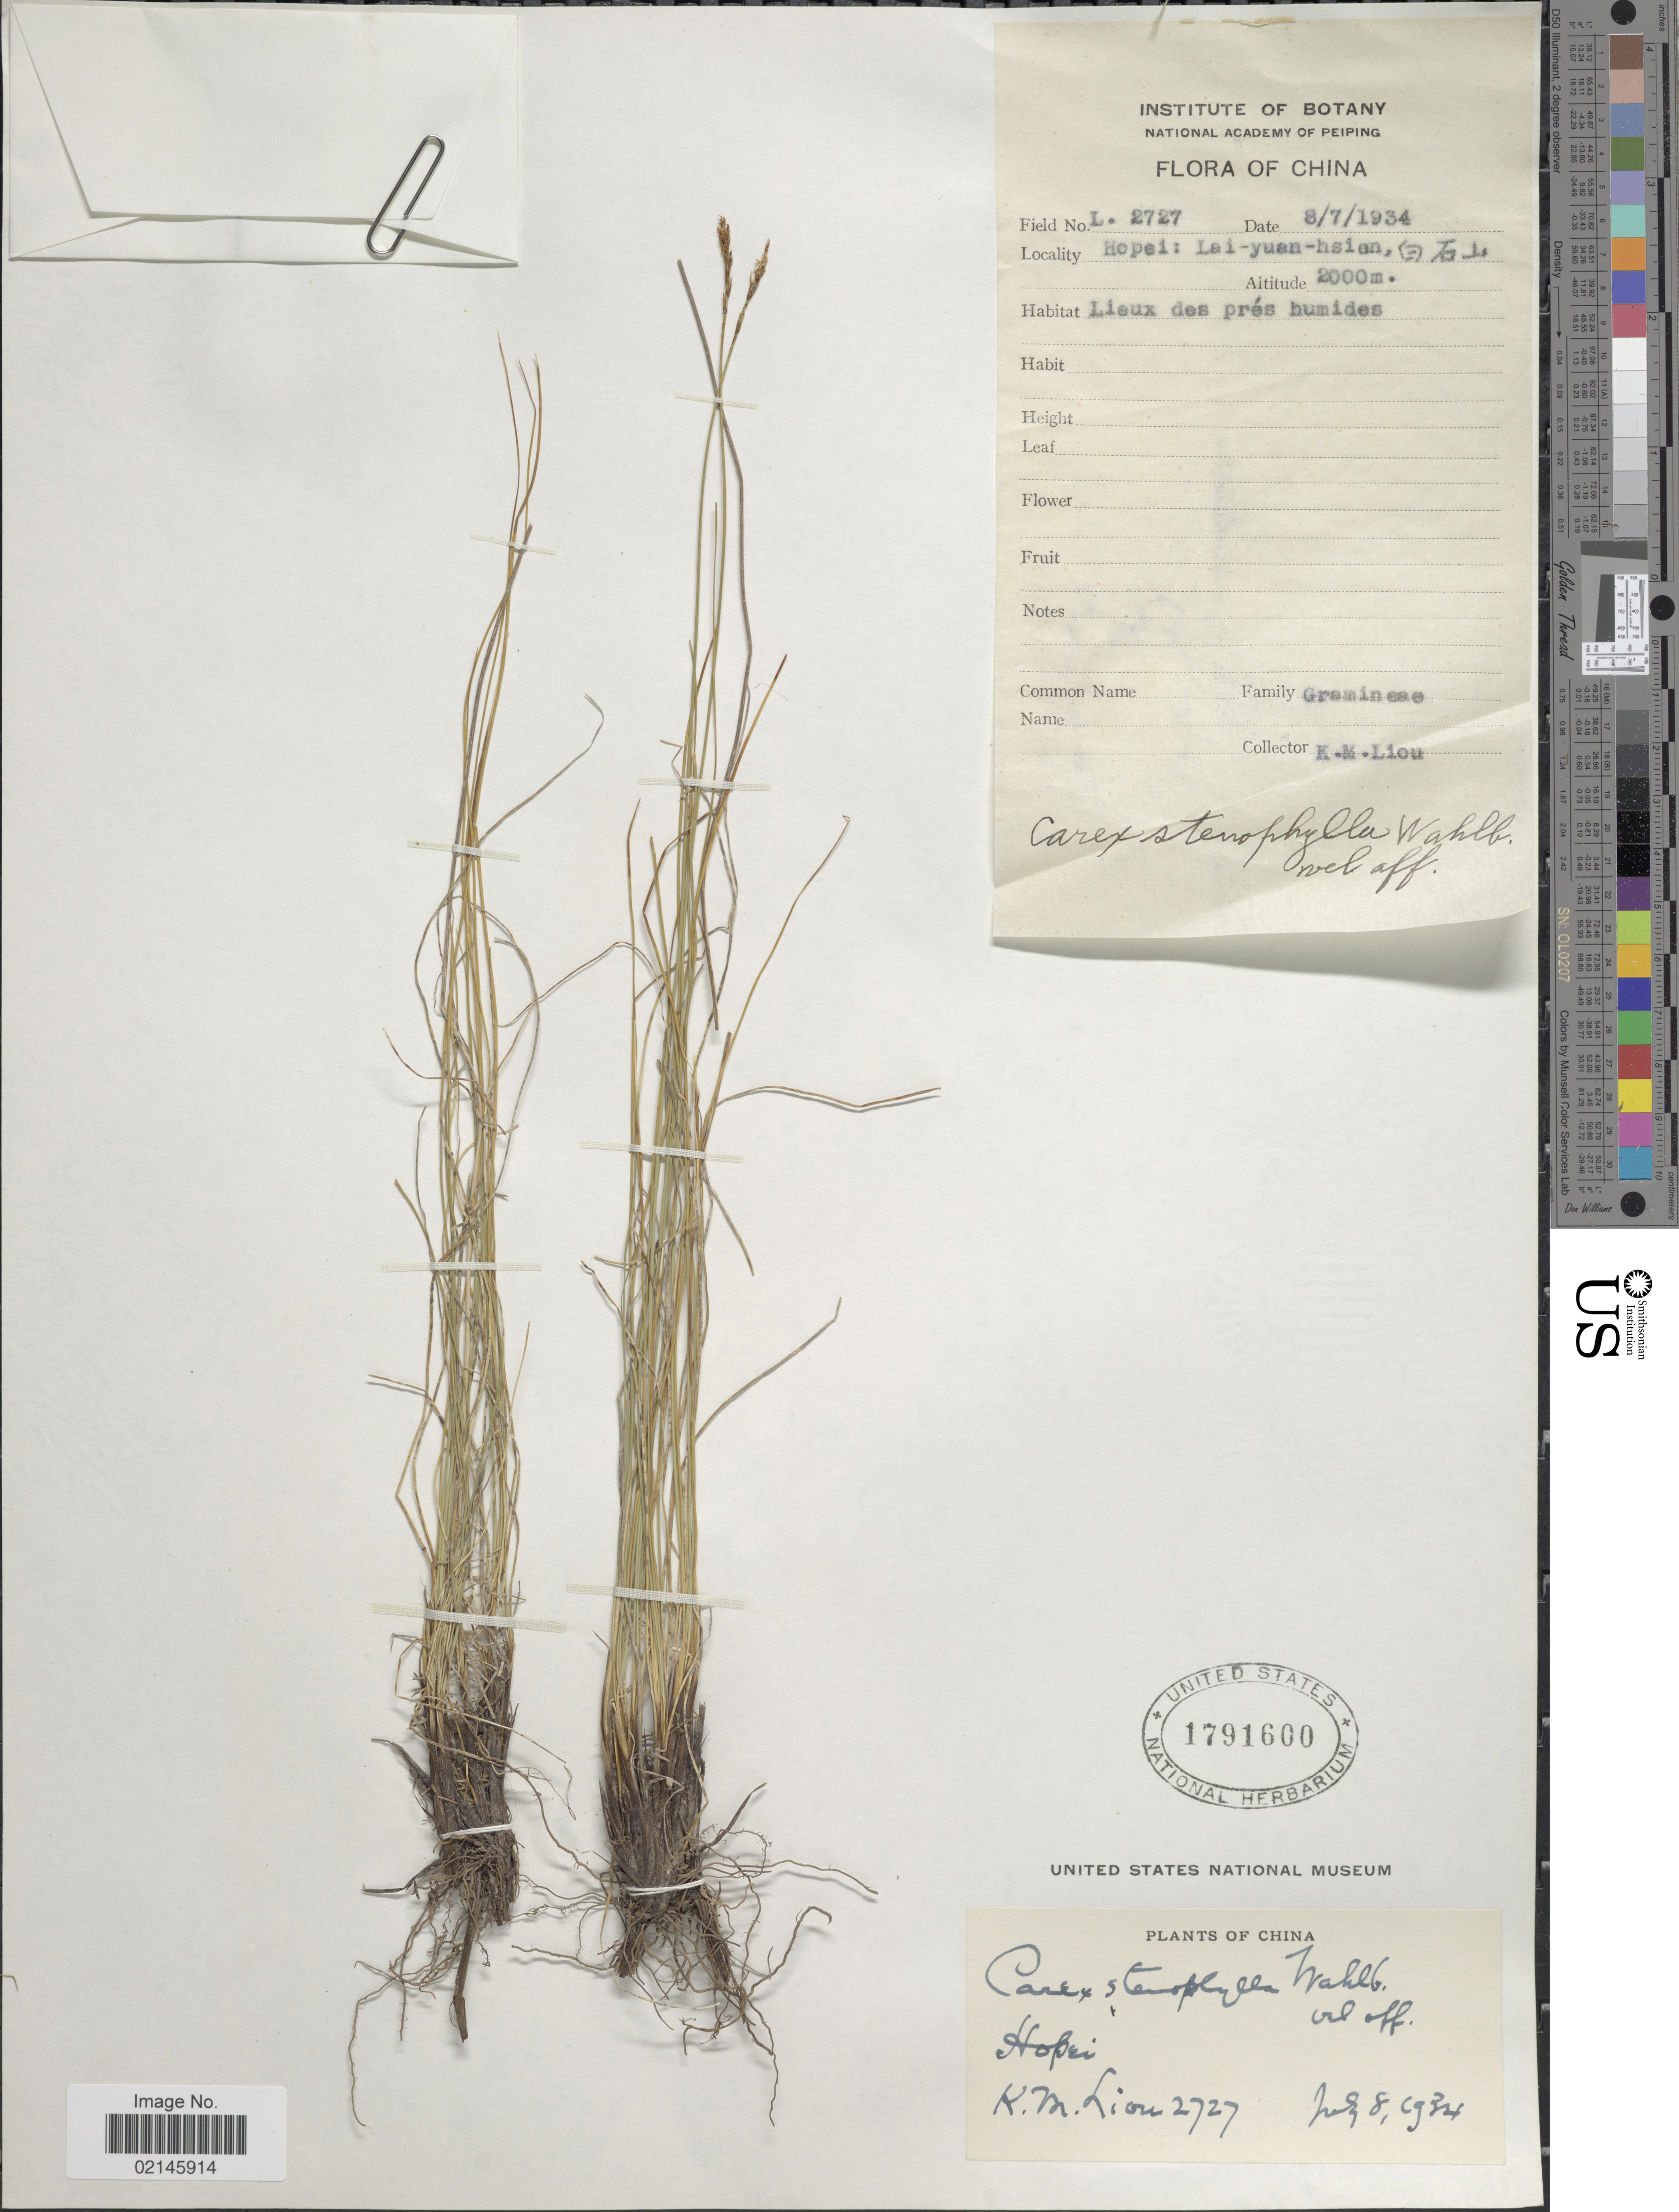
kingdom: Plantae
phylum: Tracheophyta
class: Liliopsida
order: Poales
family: Cyperaceae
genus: Carex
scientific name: Carex stenophylla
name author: Wahlenb.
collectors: K. M. Liou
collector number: L 2727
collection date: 1934-07-08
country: China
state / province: Hebei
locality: Hopei: Lai-yuan-hsien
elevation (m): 2000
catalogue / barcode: US 1791600